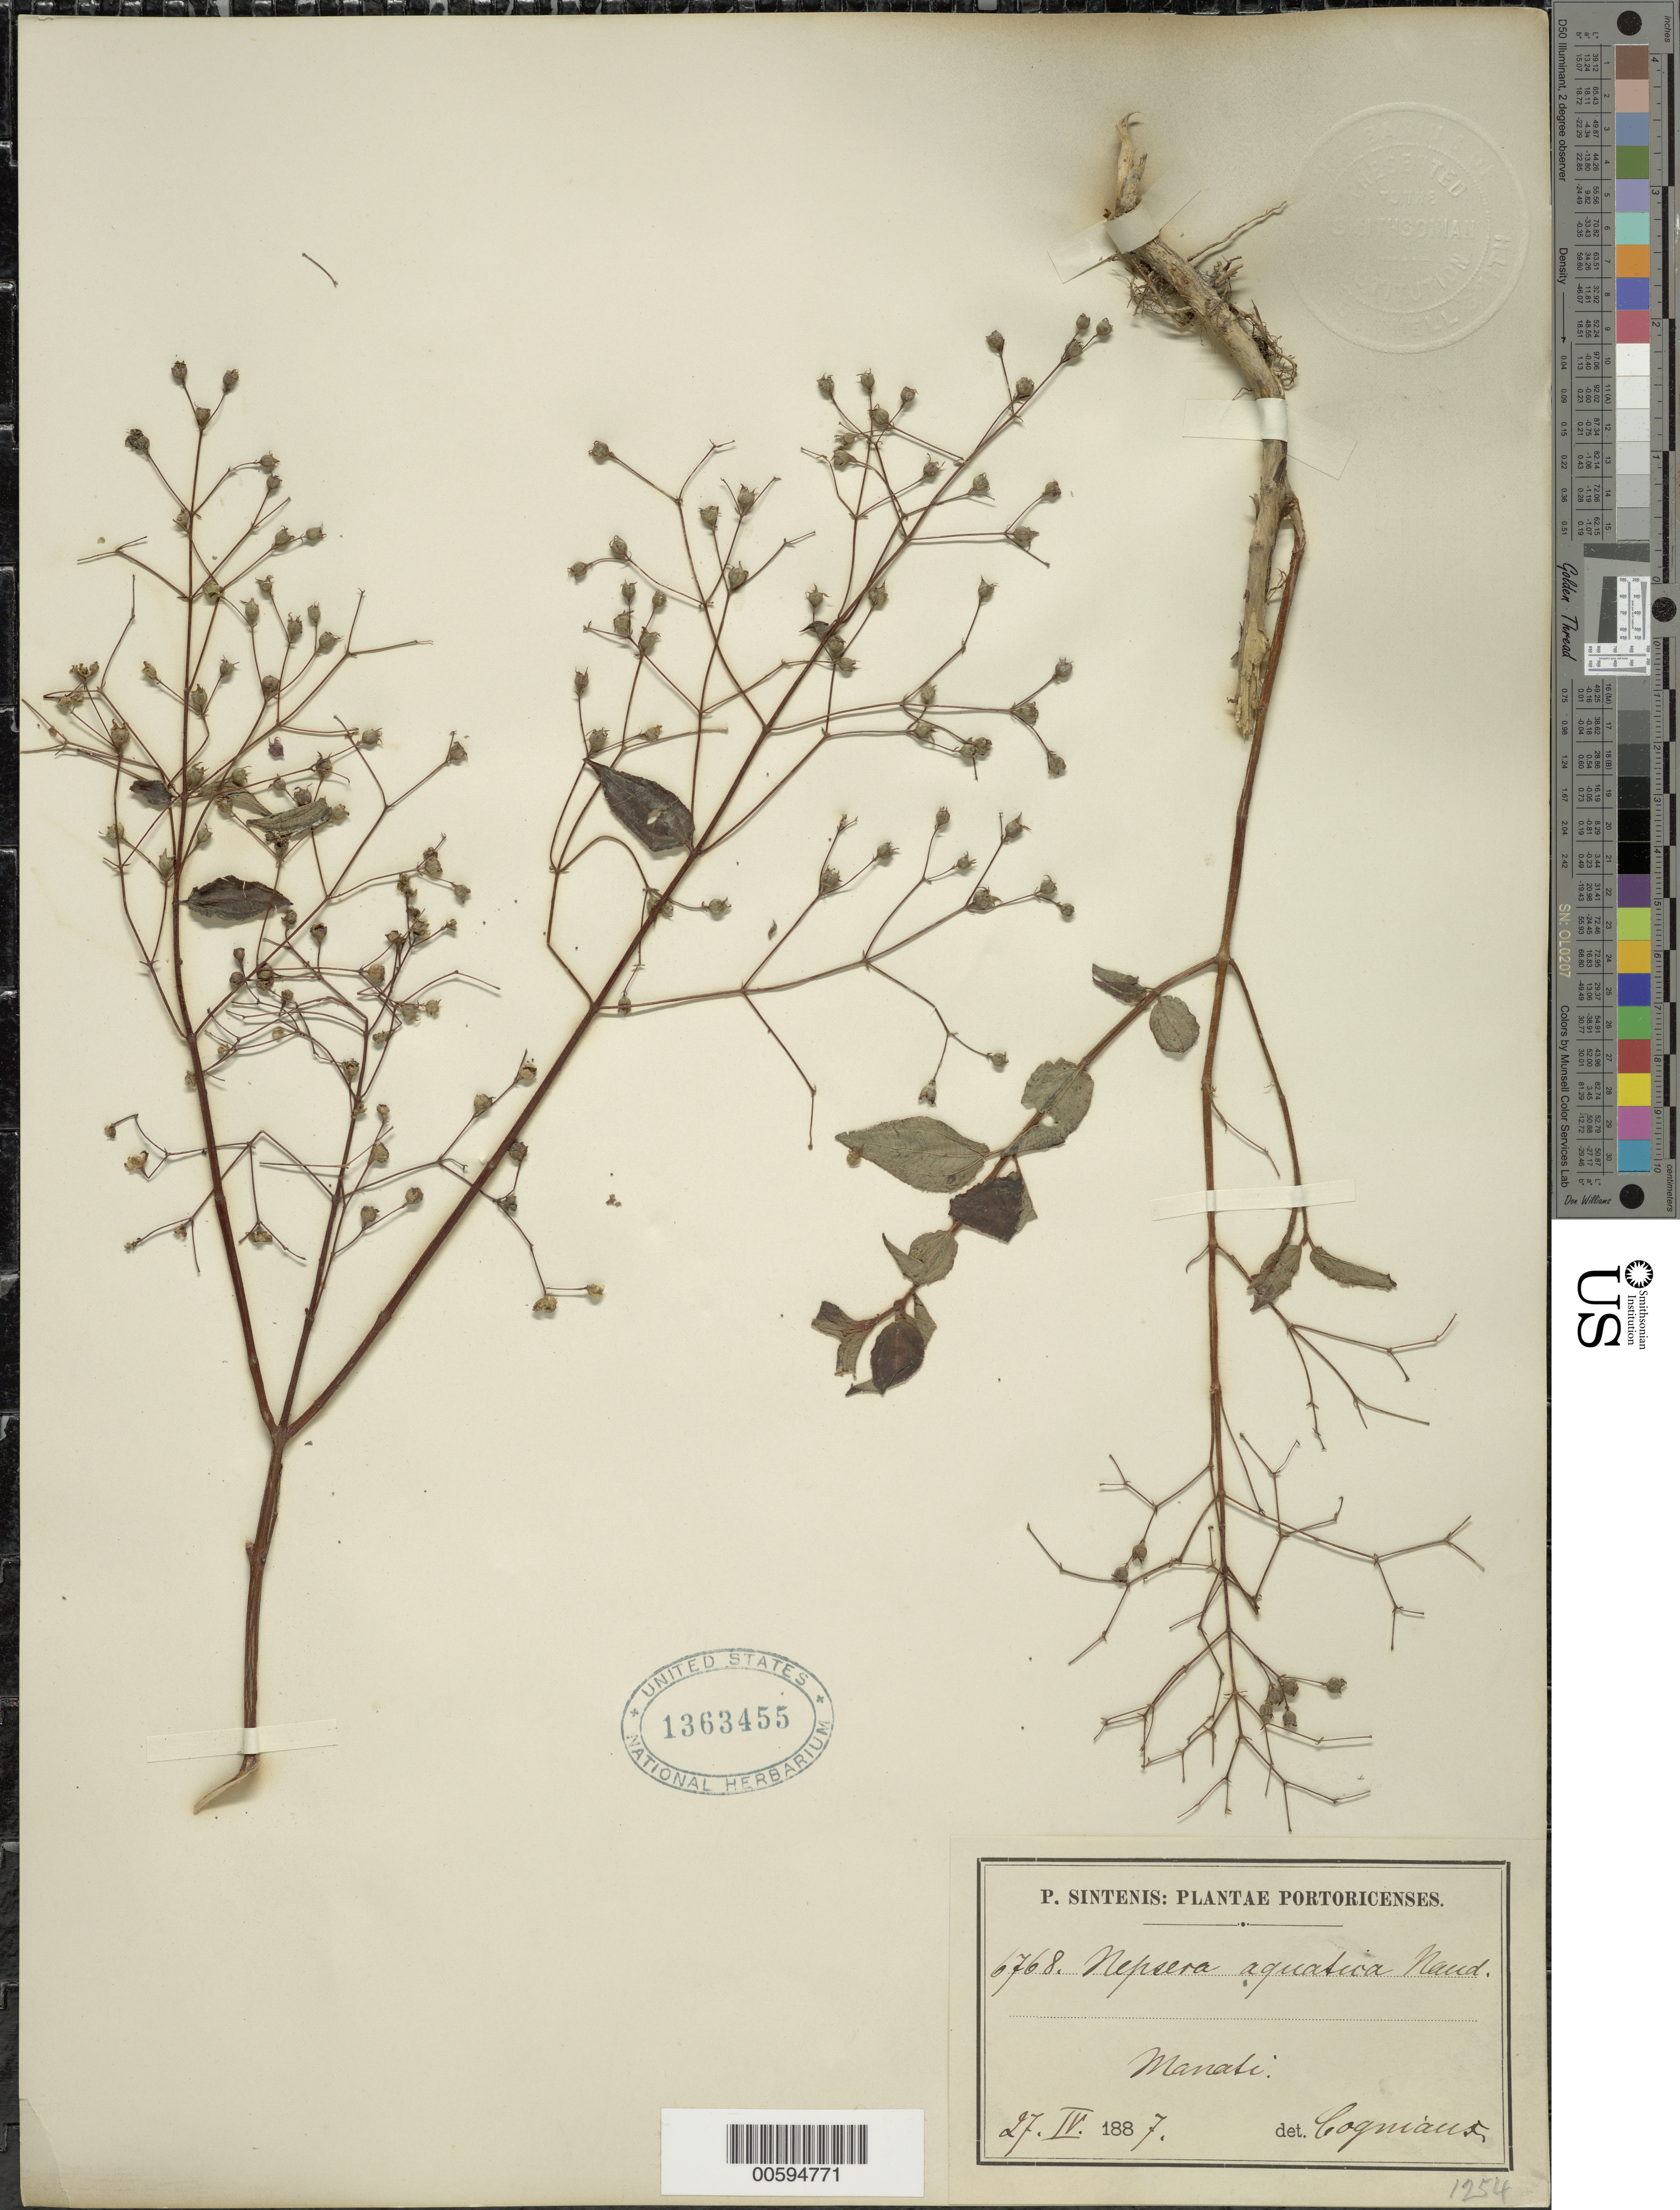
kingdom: Plantae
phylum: Tracheophyta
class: Magnoliopsida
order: Myrtales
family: Melastomataceae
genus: Nepsera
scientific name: Nepsera aquatica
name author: (Aubl.) Naudin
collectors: P. Sintenis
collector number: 6768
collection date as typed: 27 Apr 1887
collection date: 1887-04-27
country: Puerto Rico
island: Greater Antilles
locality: Manati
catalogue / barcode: US 1363455